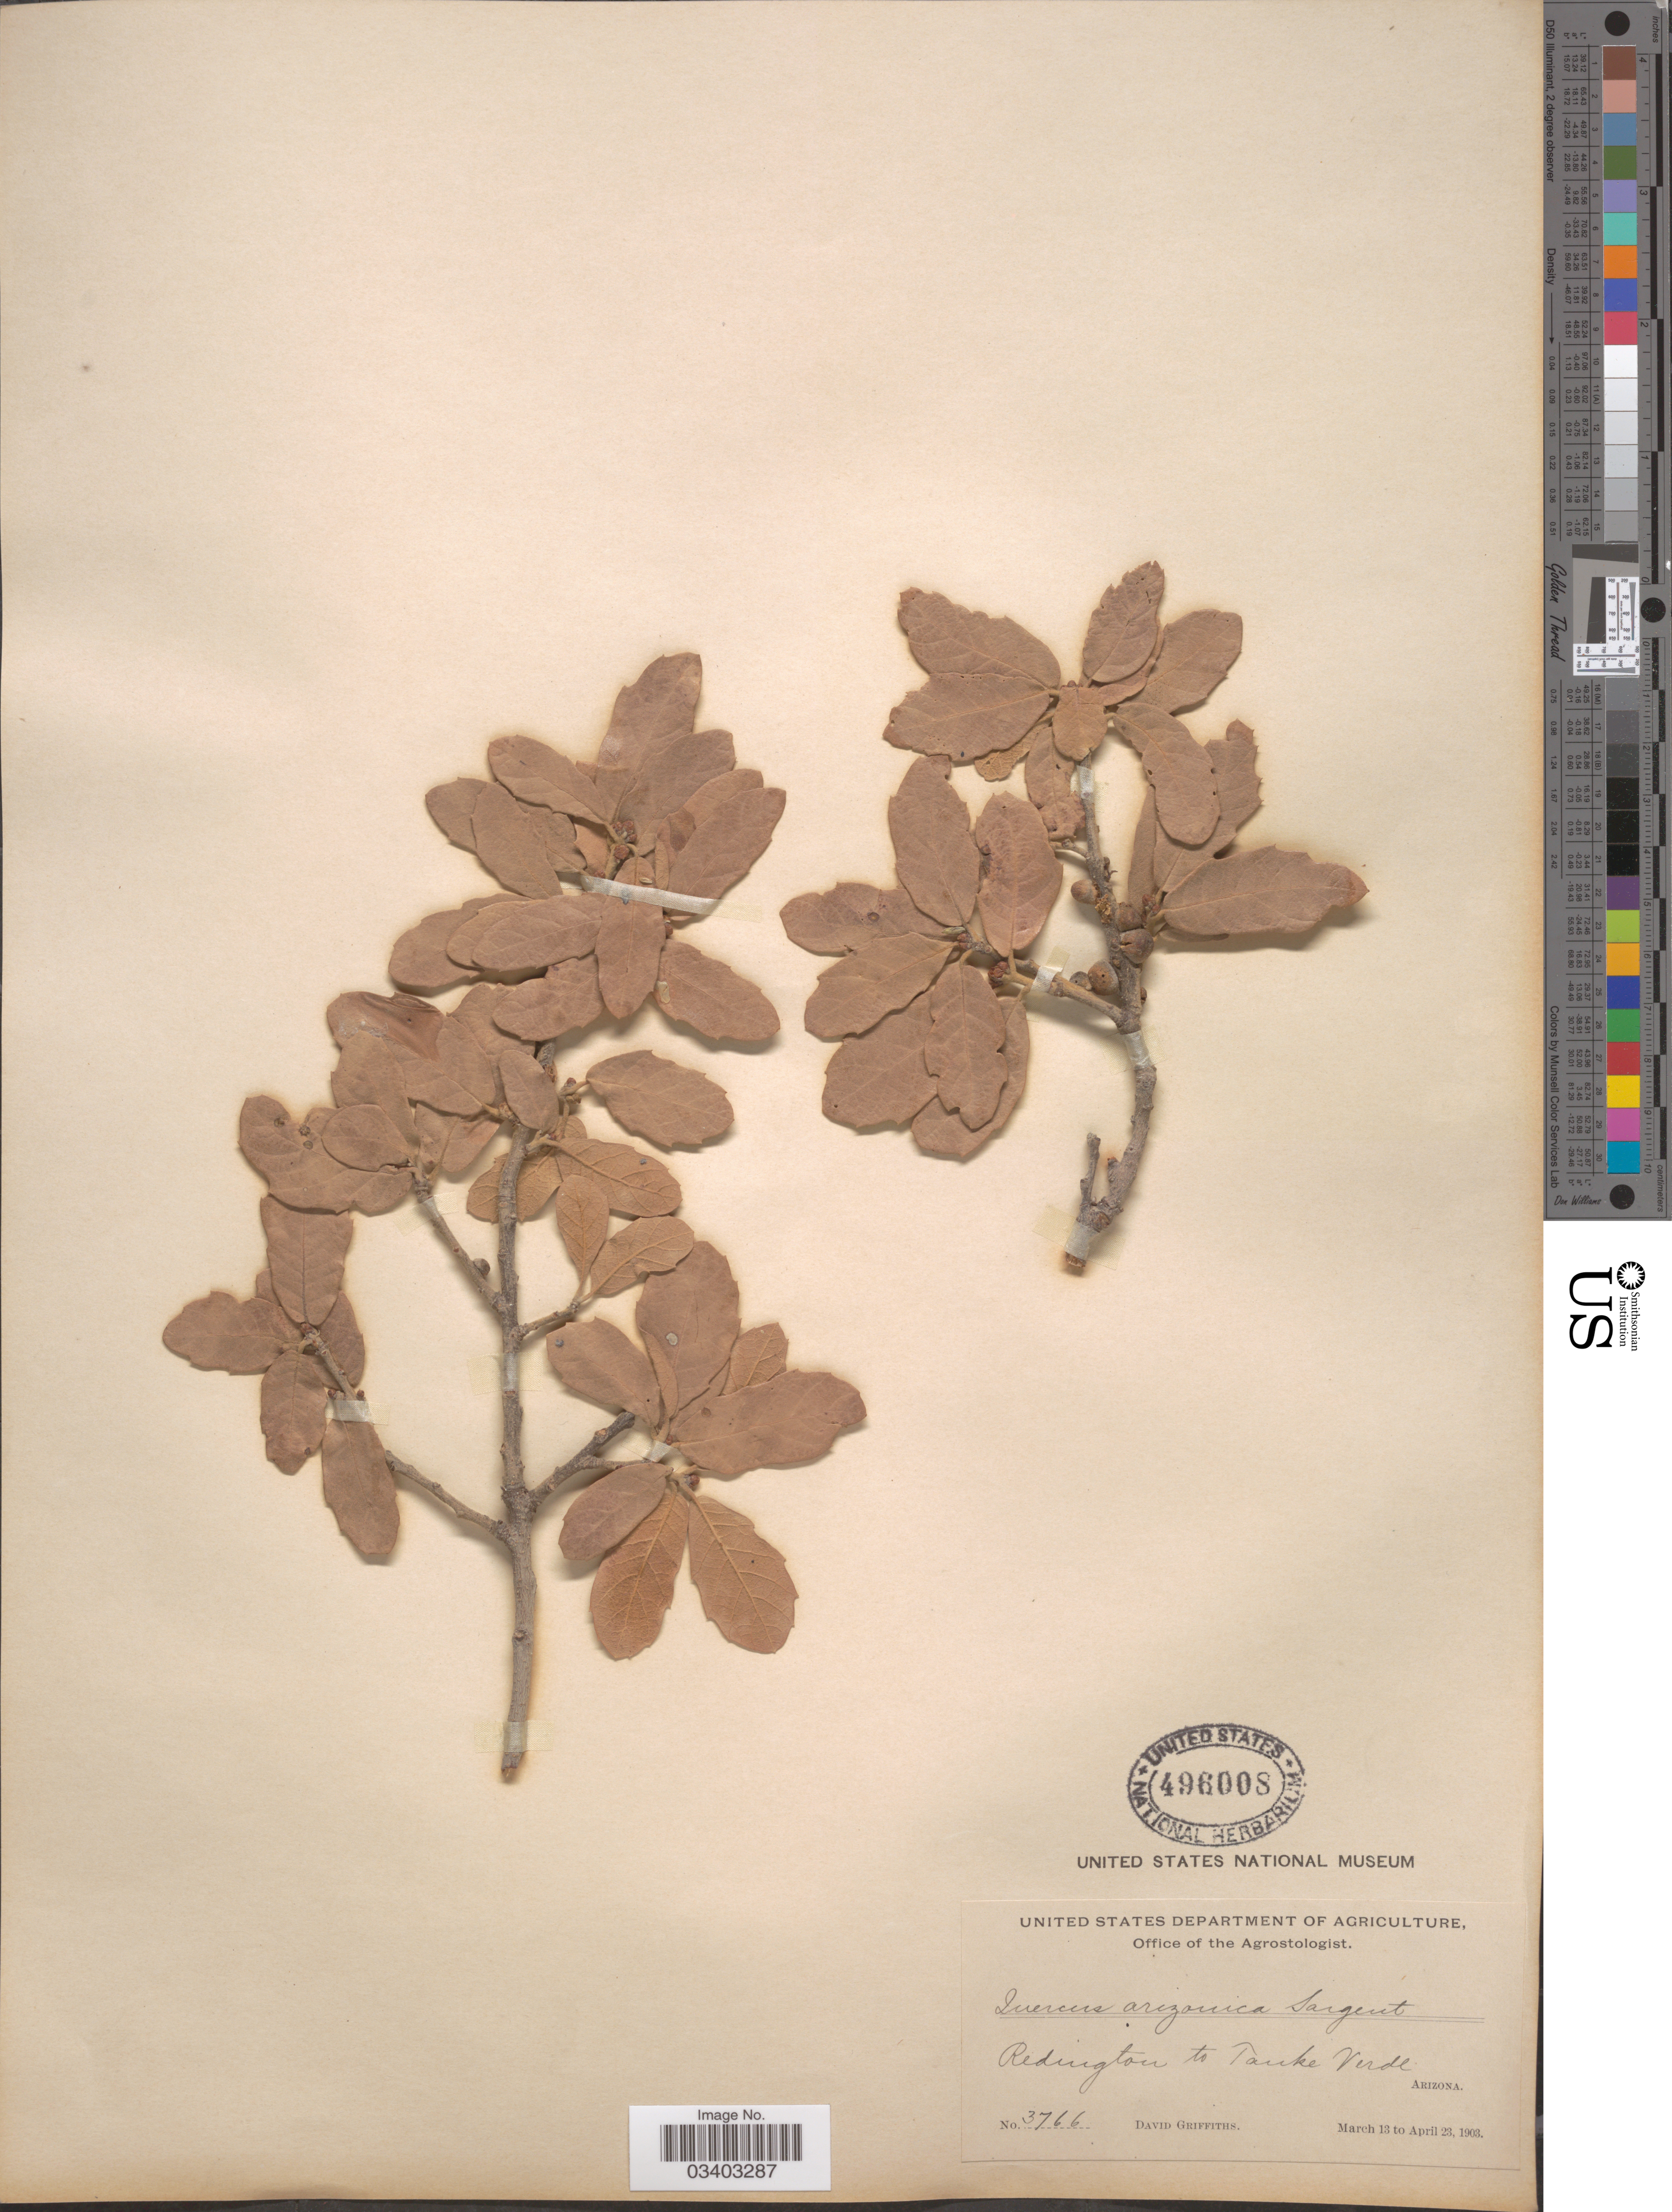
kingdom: Plantae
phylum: Tracheophyta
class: Magnoliopsida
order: Fagales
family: Fagaceae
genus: Quercus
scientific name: Quercus arizonica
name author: Sarg.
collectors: D. Griffiths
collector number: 3766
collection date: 1903-03-13/1903-04-23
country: United States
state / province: Arizona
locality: Redington to Tanke Verde.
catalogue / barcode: US 496008